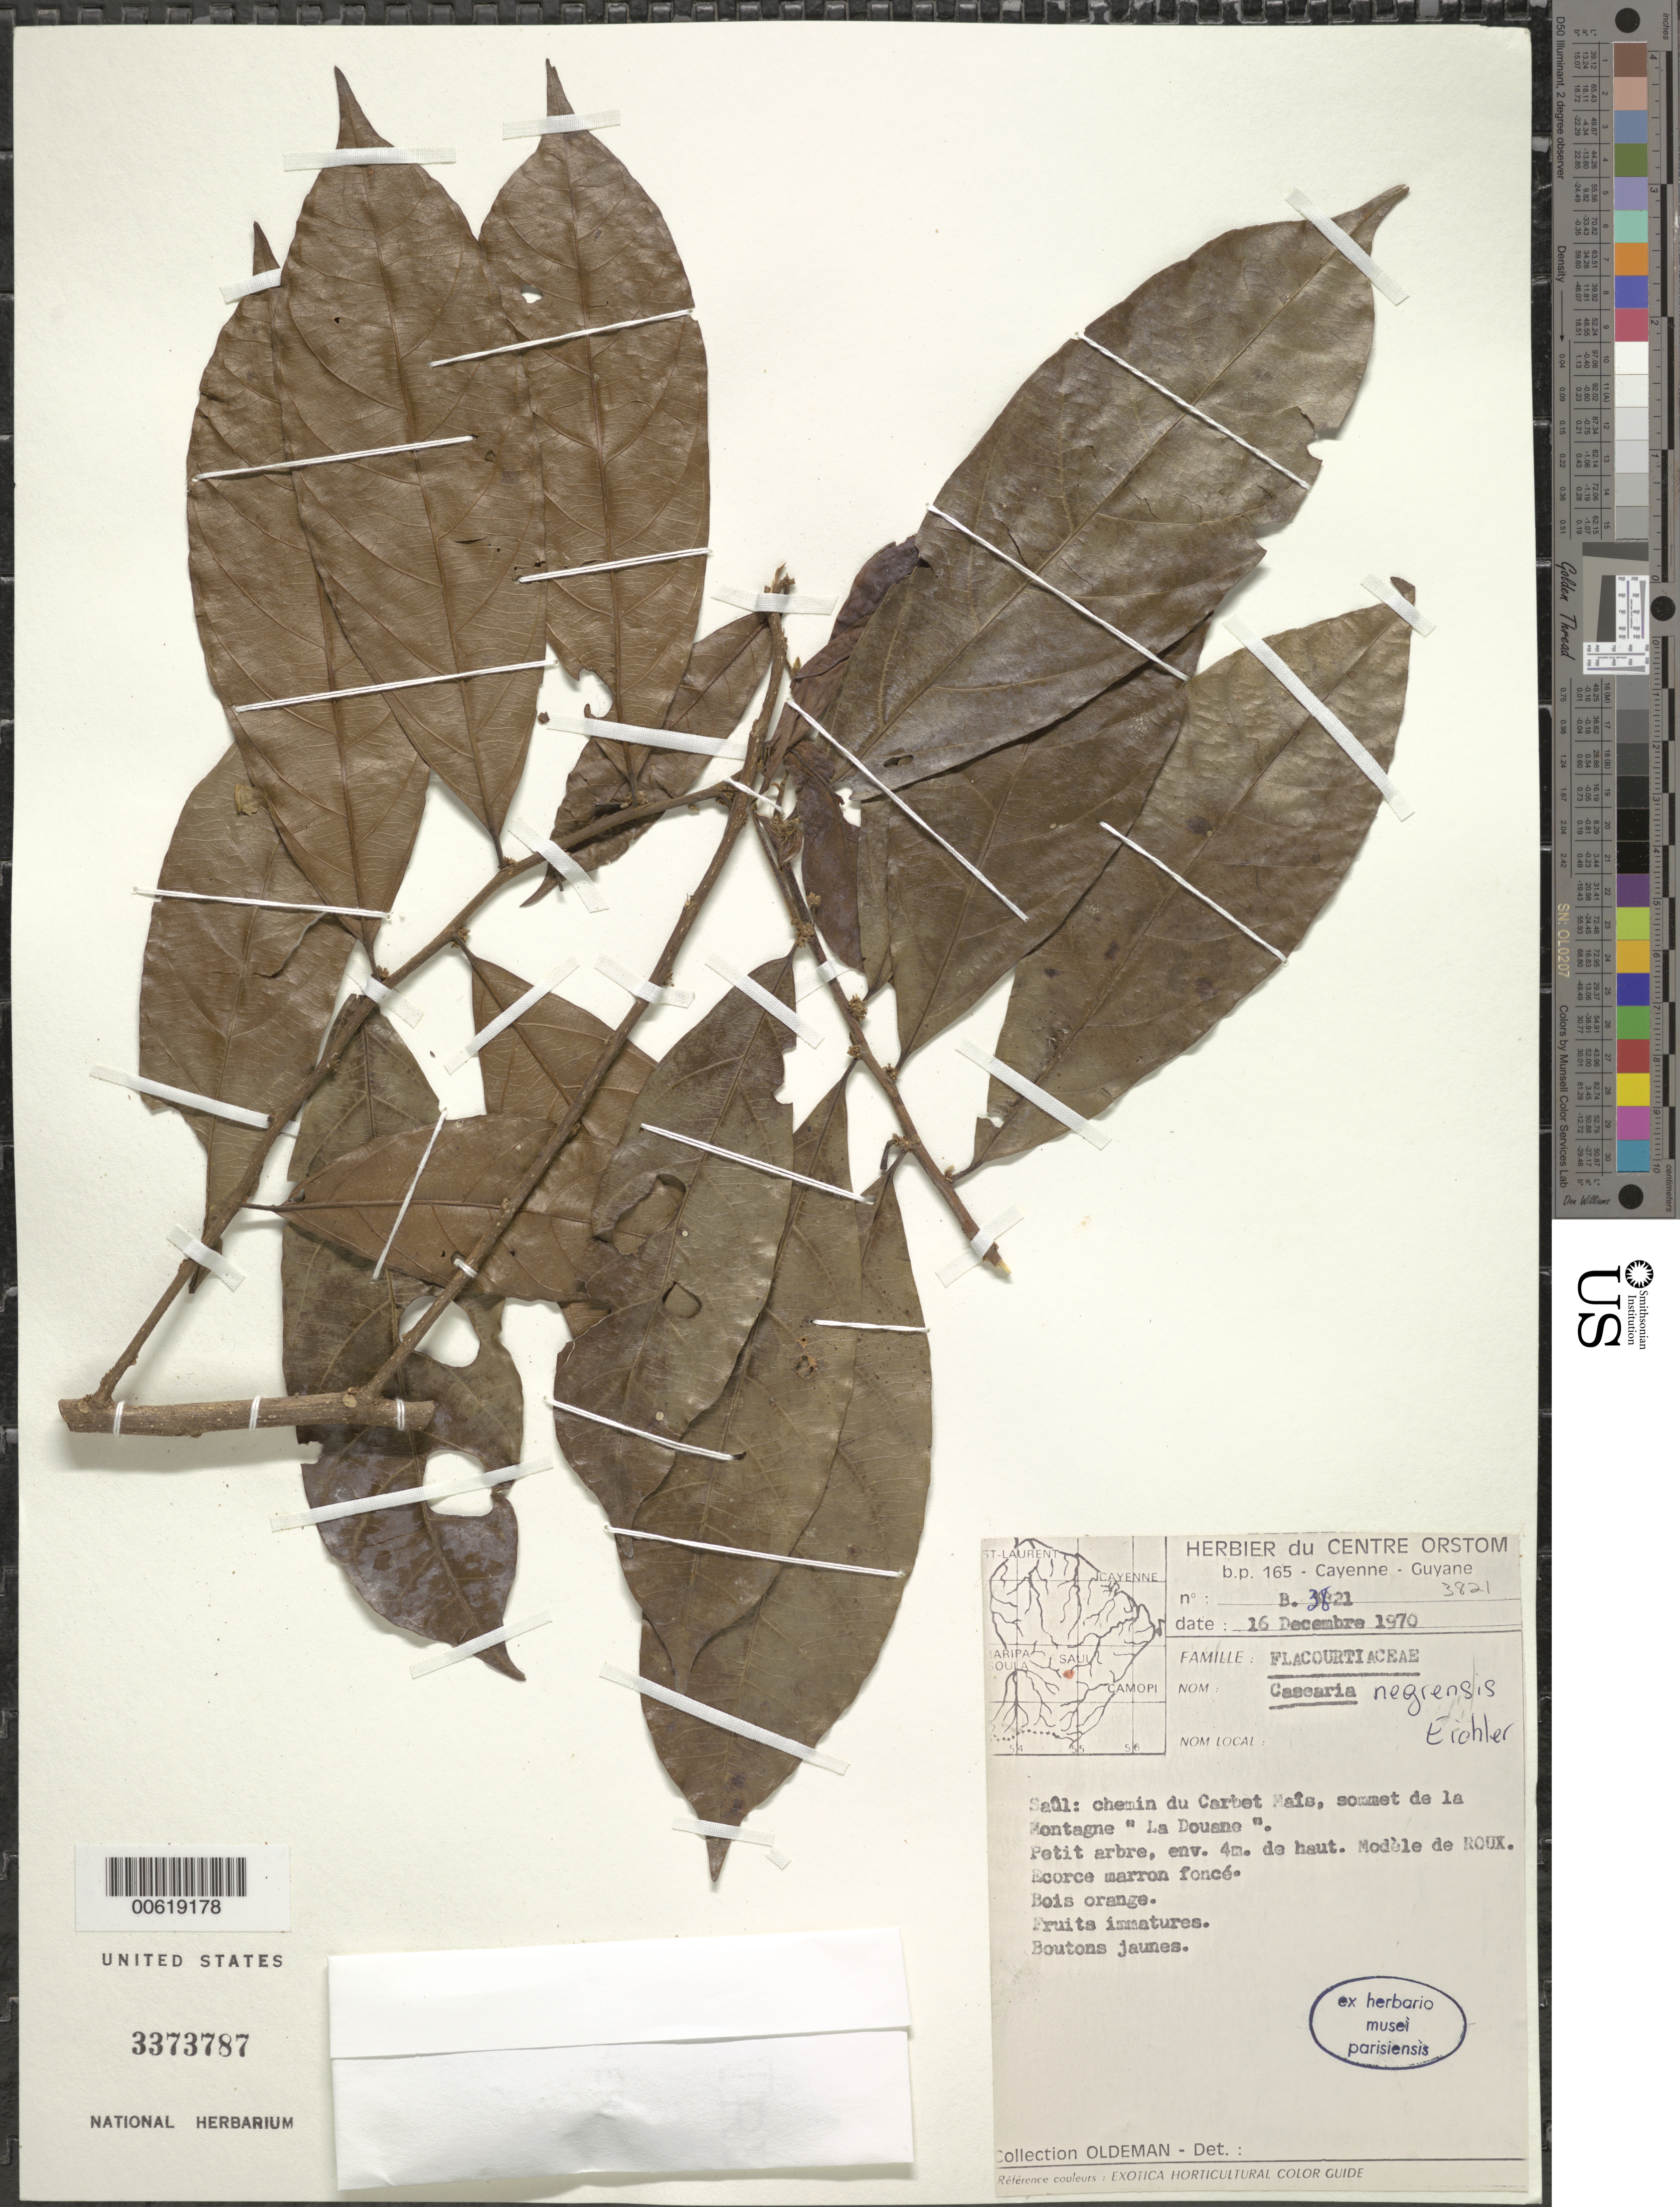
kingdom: Plantae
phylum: Tracheophyta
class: Magnoliopsida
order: Malpighiales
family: Salicaceae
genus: Casearia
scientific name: Casearia negrensis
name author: Eichler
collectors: R. Oldeman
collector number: B 3821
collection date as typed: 16-Dec-70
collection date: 1970-12-16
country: French Guiana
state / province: Saint-Laurent-du-Maroni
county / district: Saül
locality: Saül, Chemin du Carbet Maïs, sommet de la Montagne "La Douane"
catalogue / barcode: US 3373787